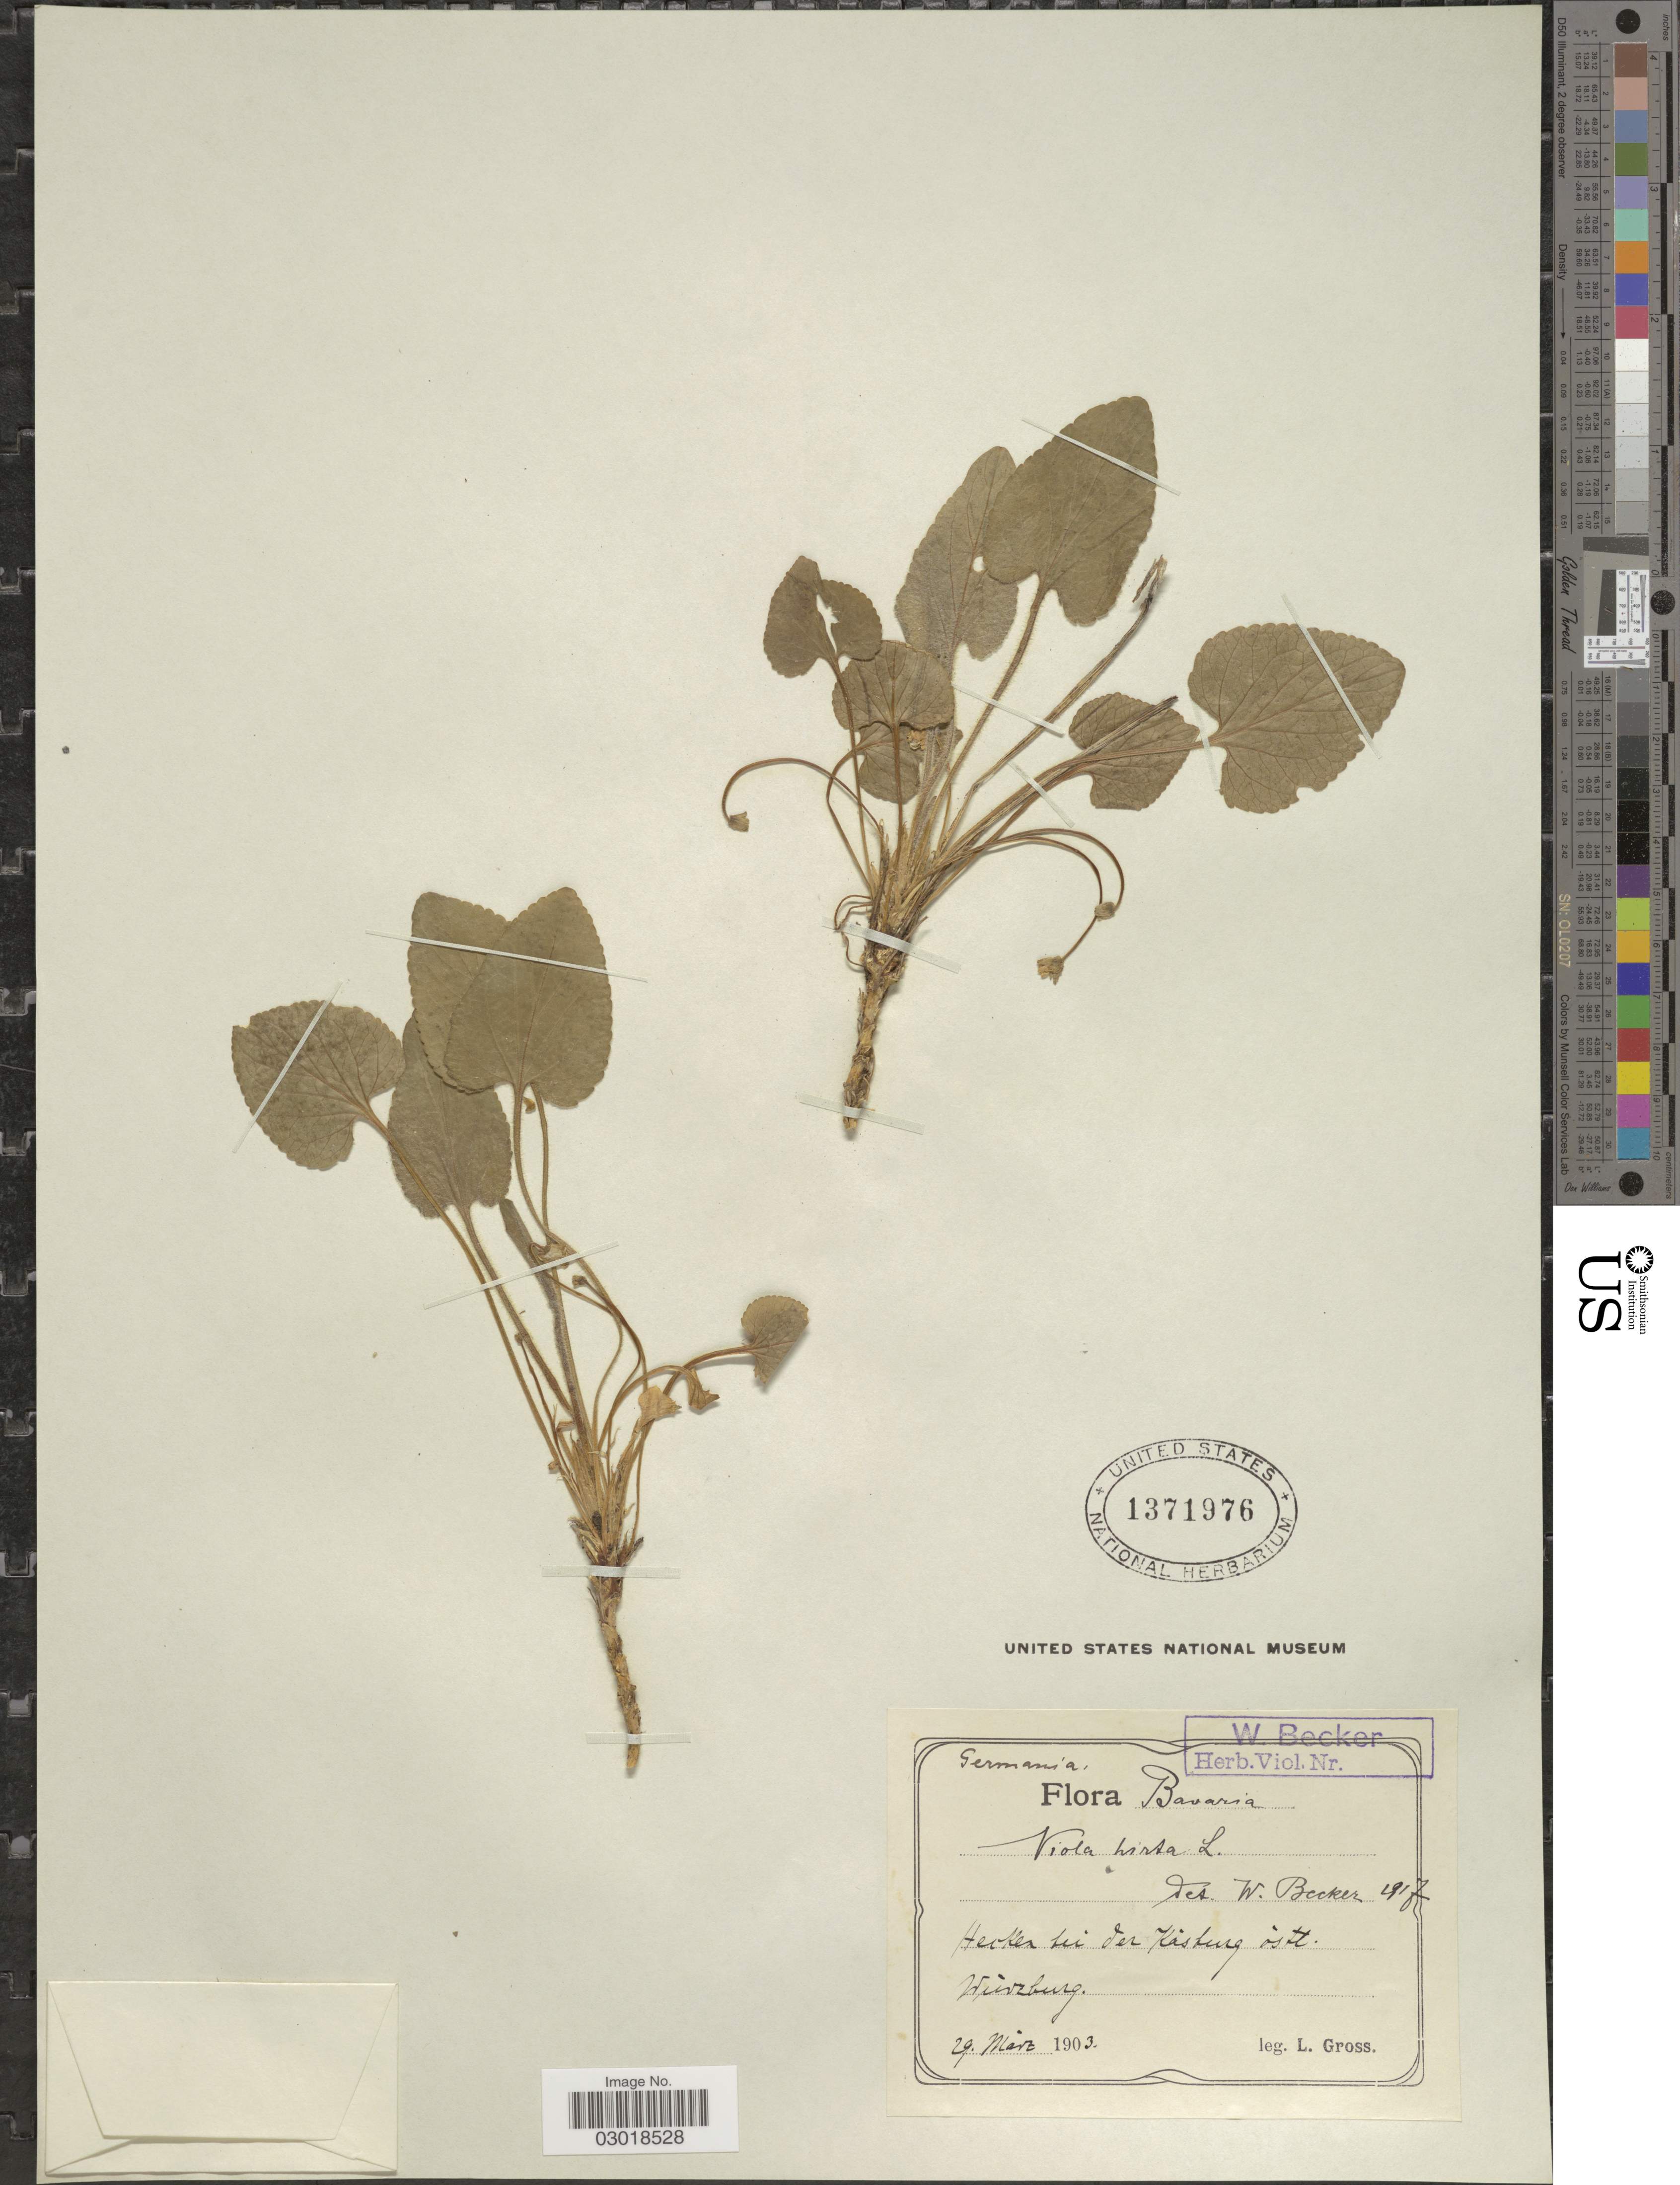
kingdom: Plantae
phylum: Tracheophyta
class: Magnoliopsida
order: Malpighiales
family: Violaceae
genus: Viola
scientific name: Viola hirta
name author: L.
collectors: L. Gross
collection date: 1903-03-29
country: Germany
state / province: Bayern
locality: Bavaria. Hecken bei der Käsburg östl. Würzburg.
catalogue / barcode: US 1371976